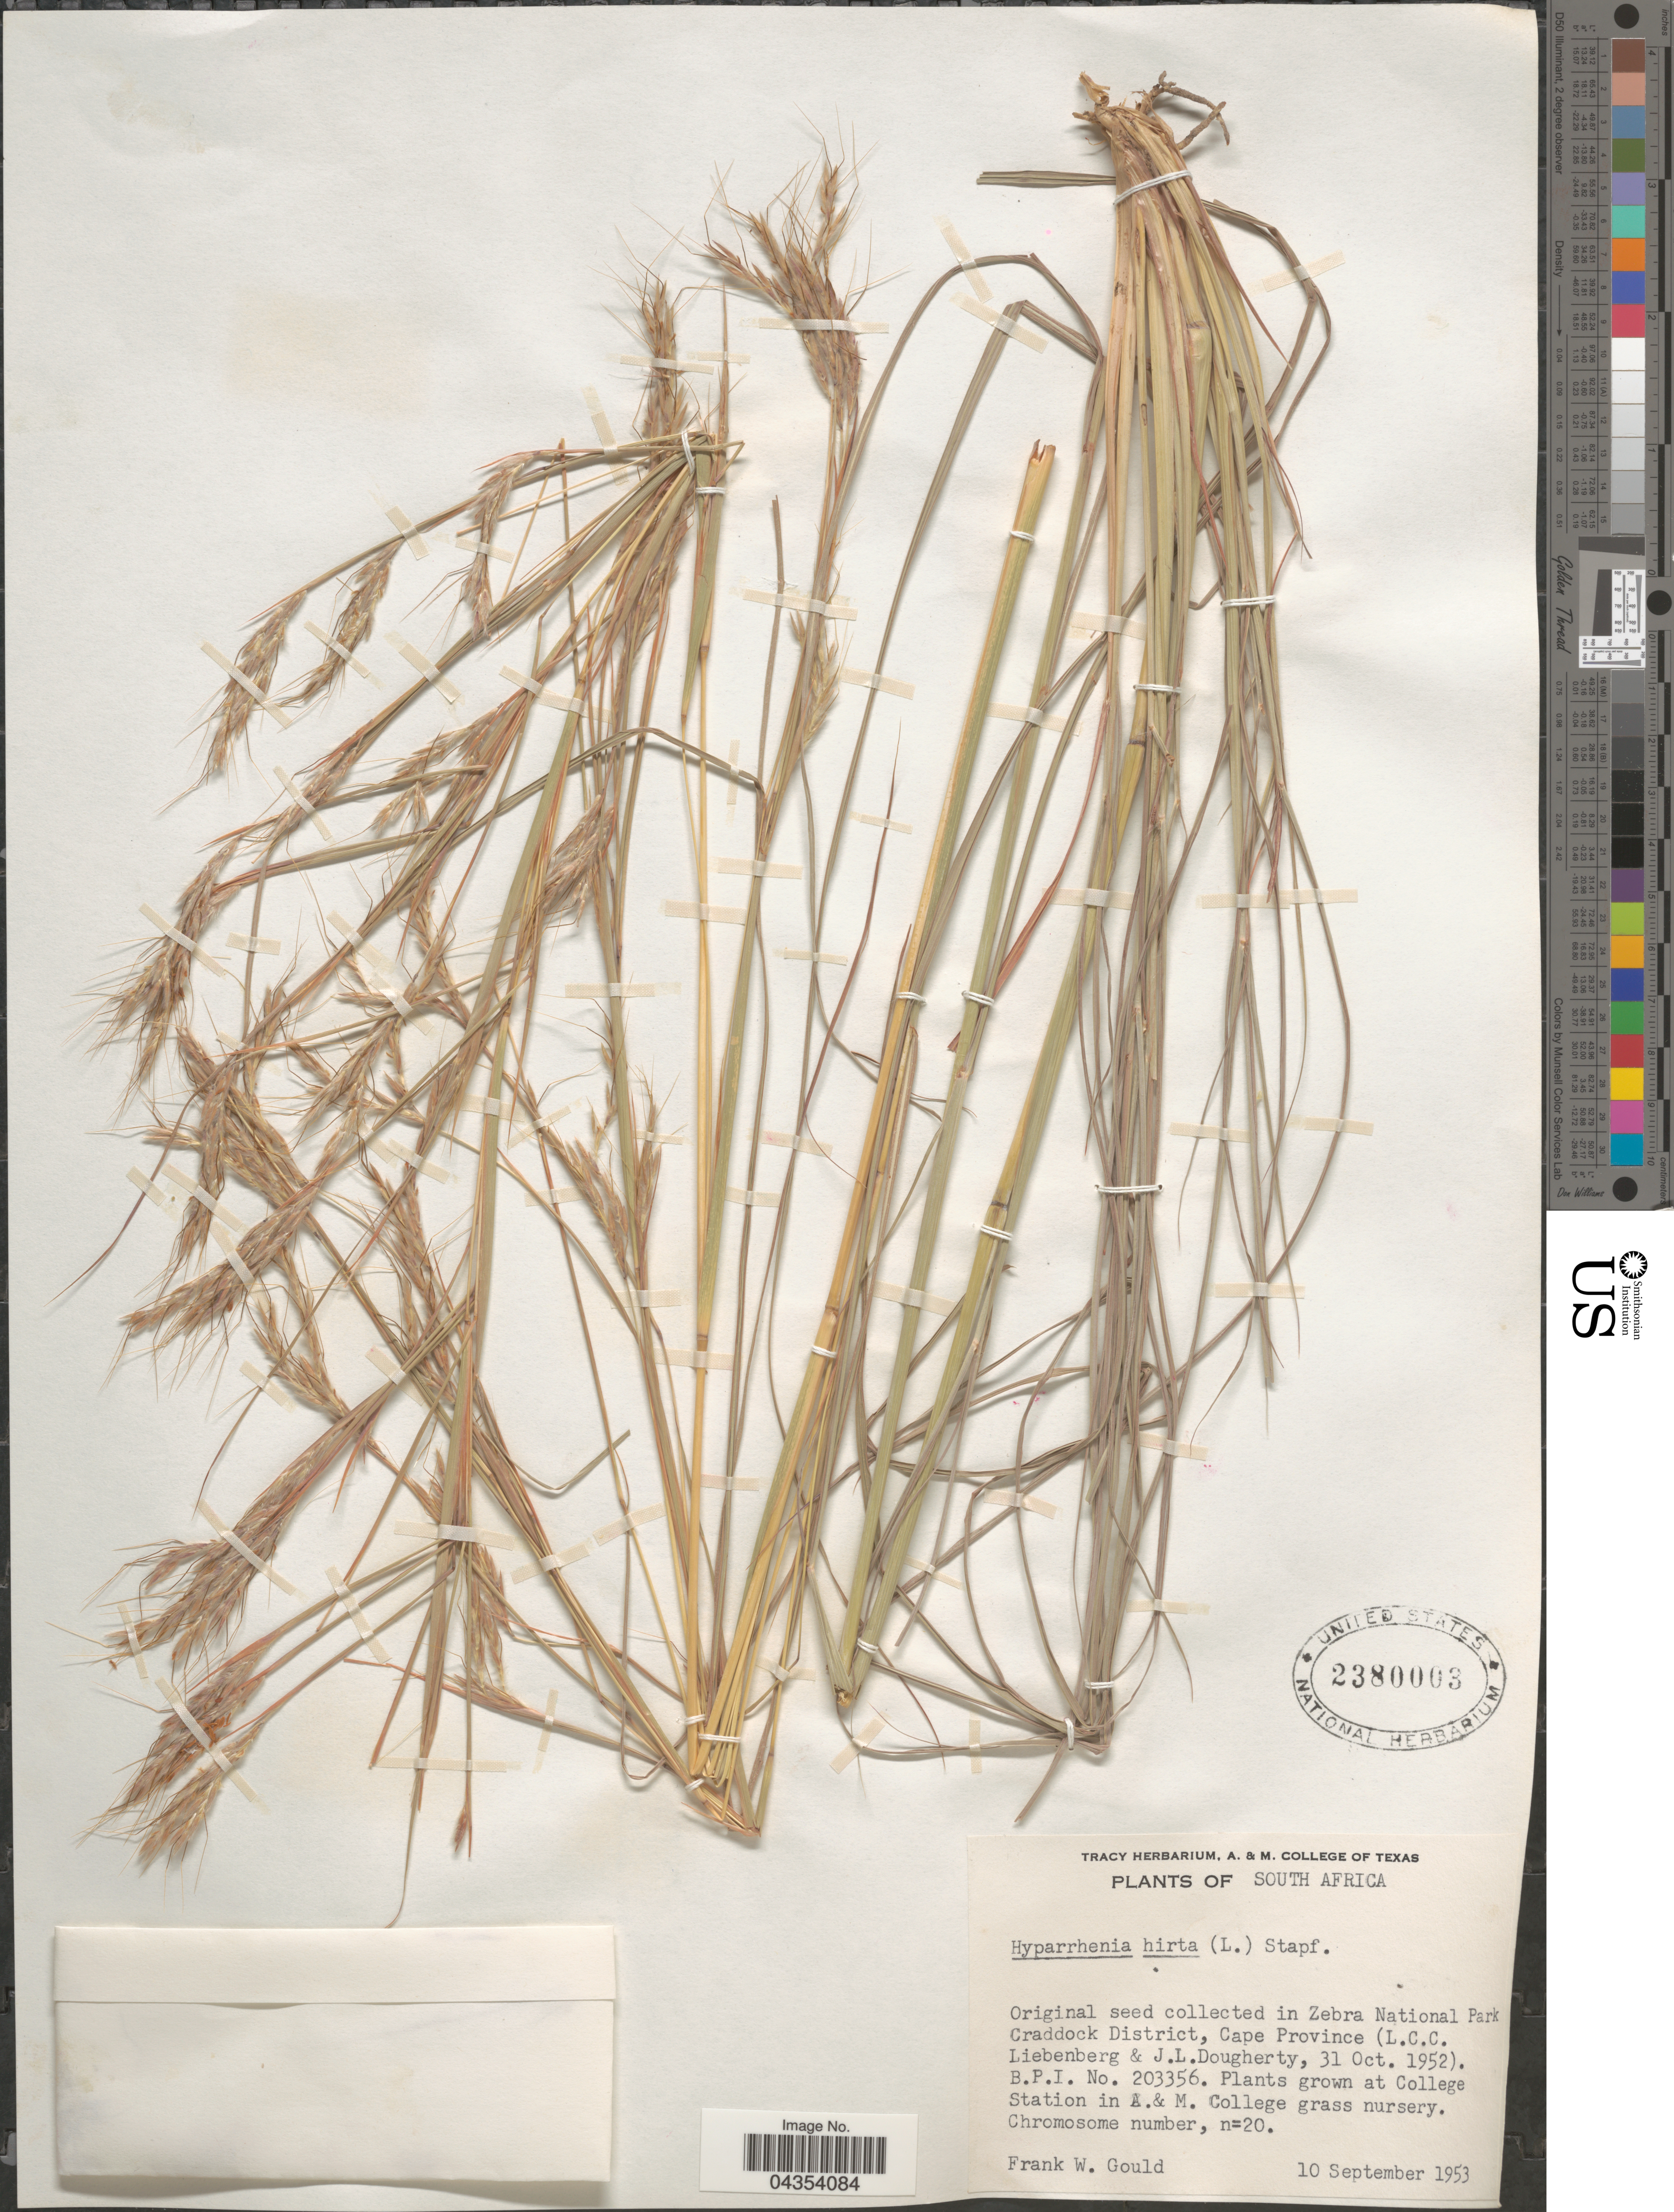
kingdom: Plantae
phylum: Tracheophyta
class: Liliopsida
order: Poales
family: Poaceae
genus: Hyparrhenia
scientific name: Hyparrhenia hirta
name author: (L.) Stapf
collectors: F. W. Gould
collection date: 1953-09-10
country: United States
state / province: Texas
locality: College Station in A. & M.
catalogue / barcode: US 2380003